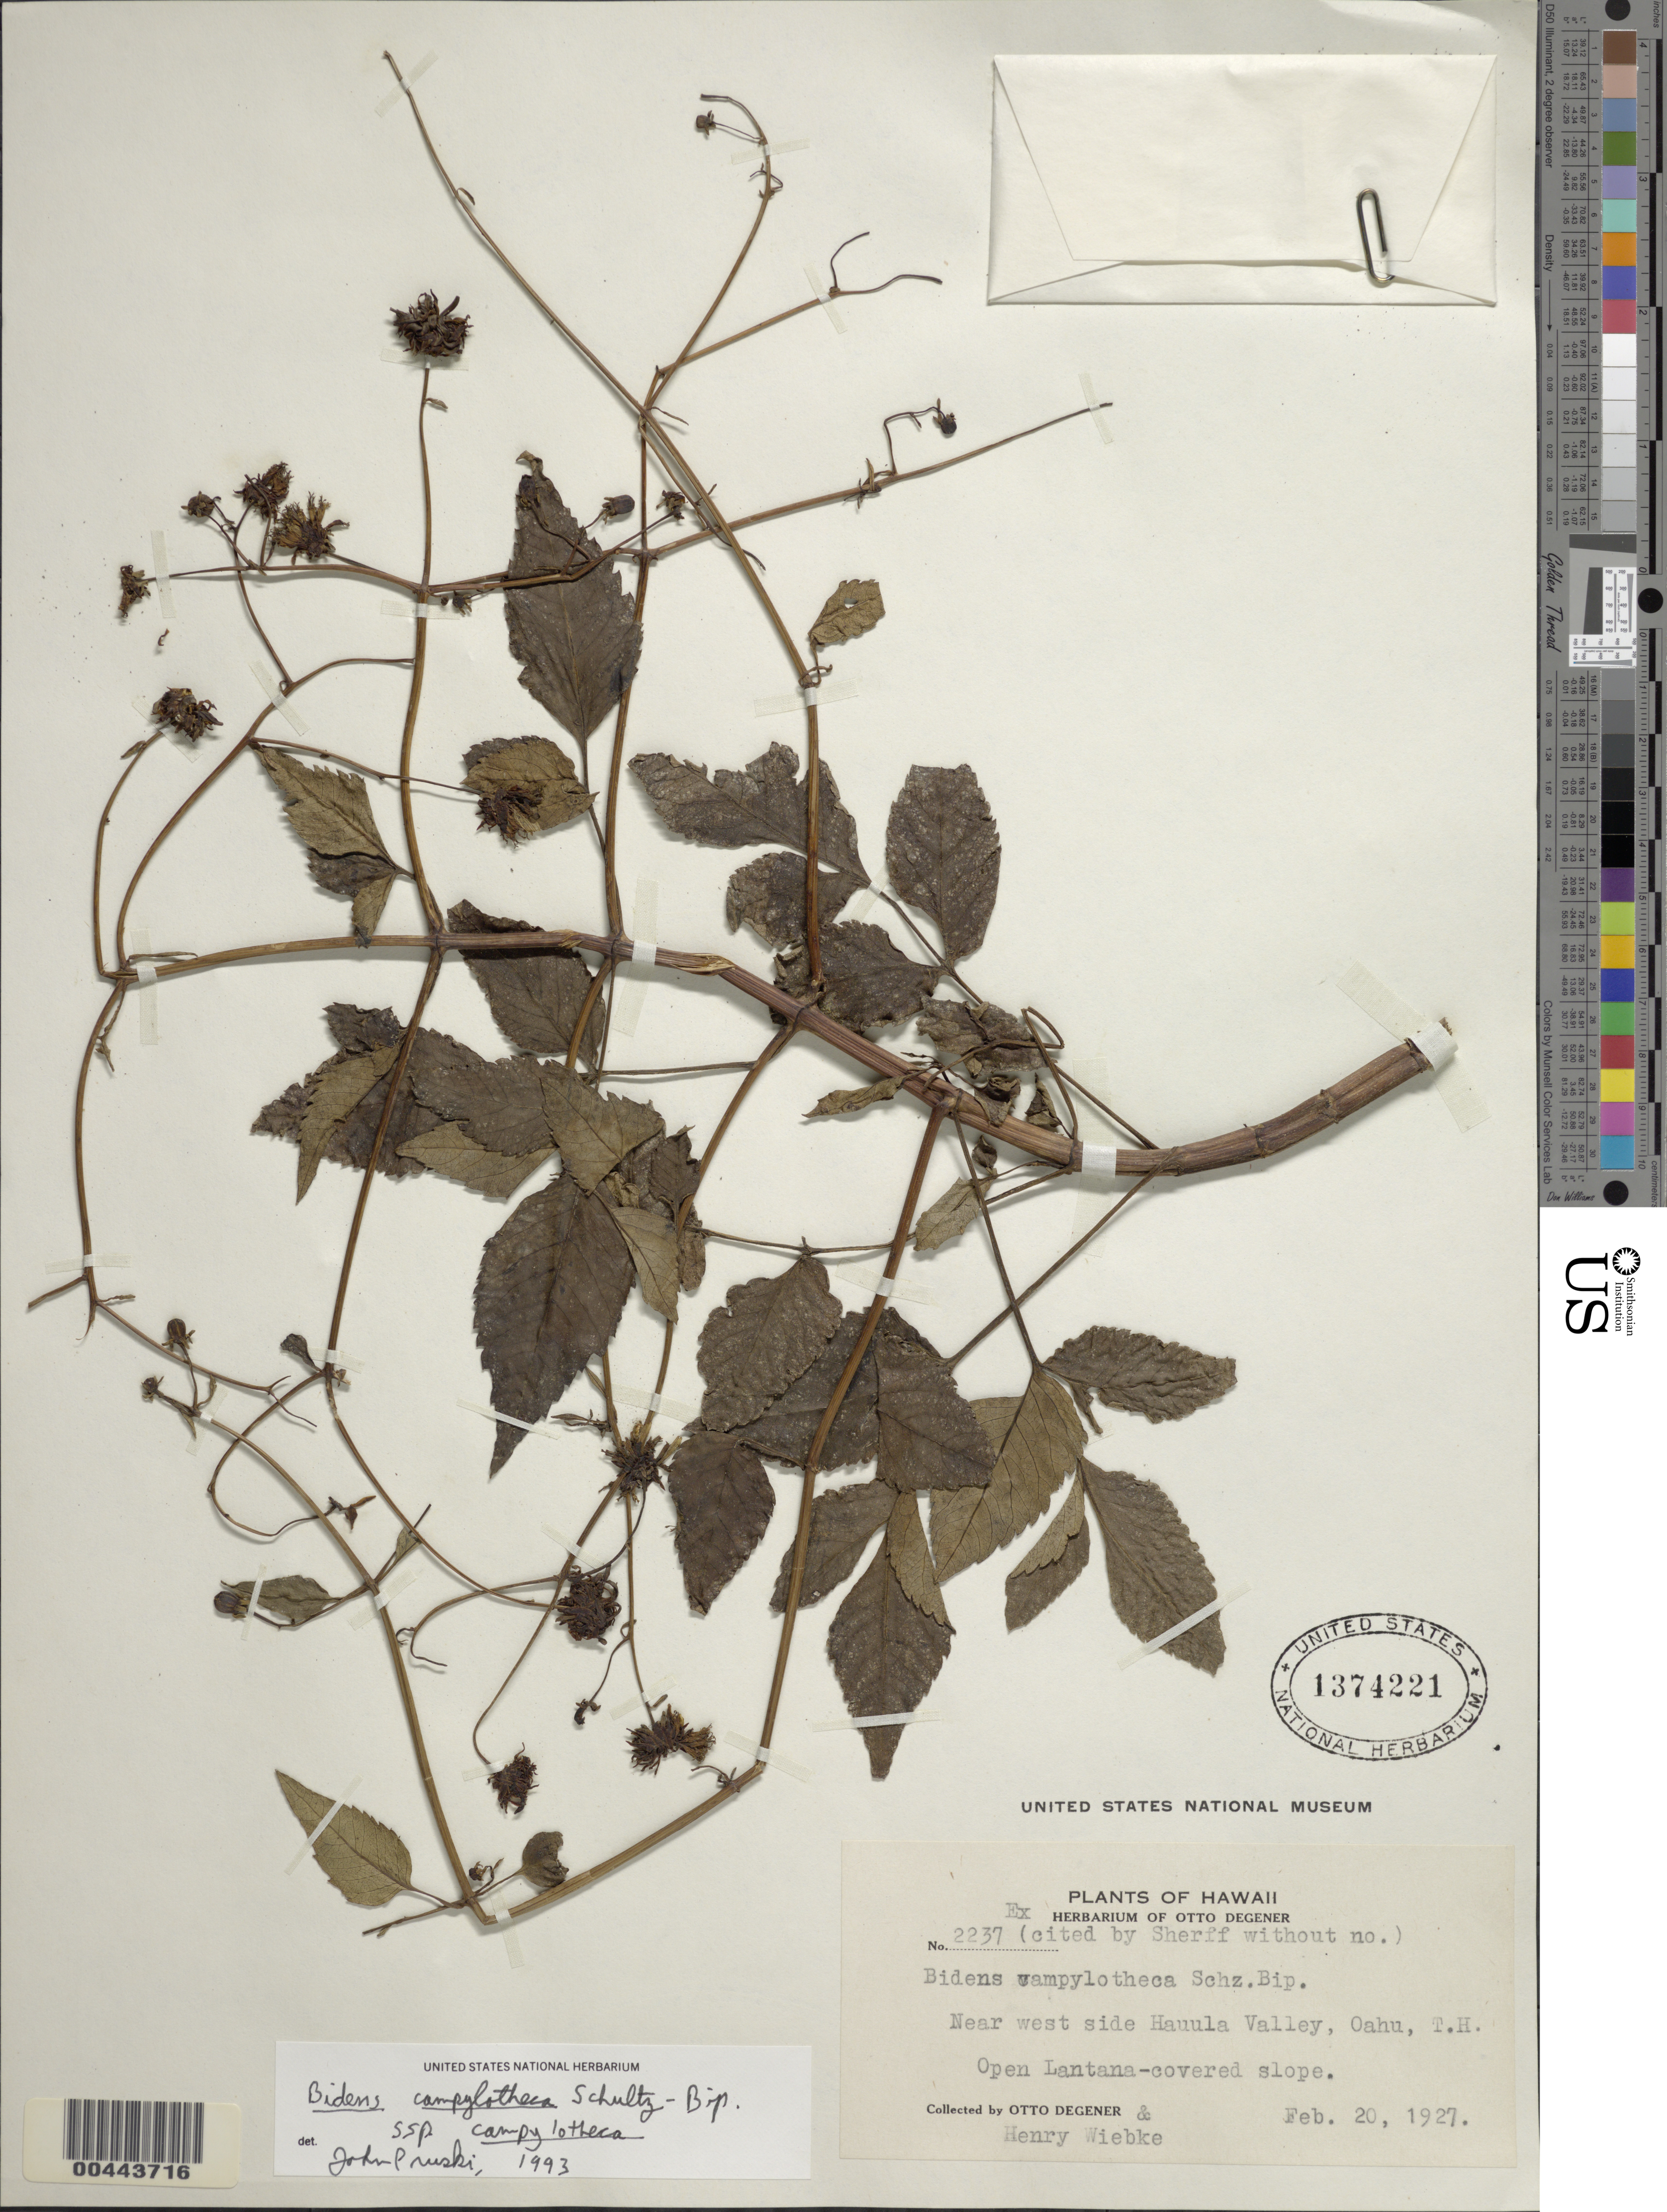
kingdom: Plantae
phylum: Tracheophyta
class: Magnoliopsida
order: Asterales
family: Asteraceae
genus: Bidens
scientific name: Bidens campylotheca subsp. pentamera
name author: (Sherff) Gauders & Nagata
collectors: O. Degener & H. Wiebke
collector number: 2237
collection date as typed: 20 Feb 1927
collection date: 1927-02-20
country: United States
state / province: Hawaii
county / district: Honolulu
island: Oahu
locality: Near West side Hauula Valley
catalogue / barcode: US 1374221